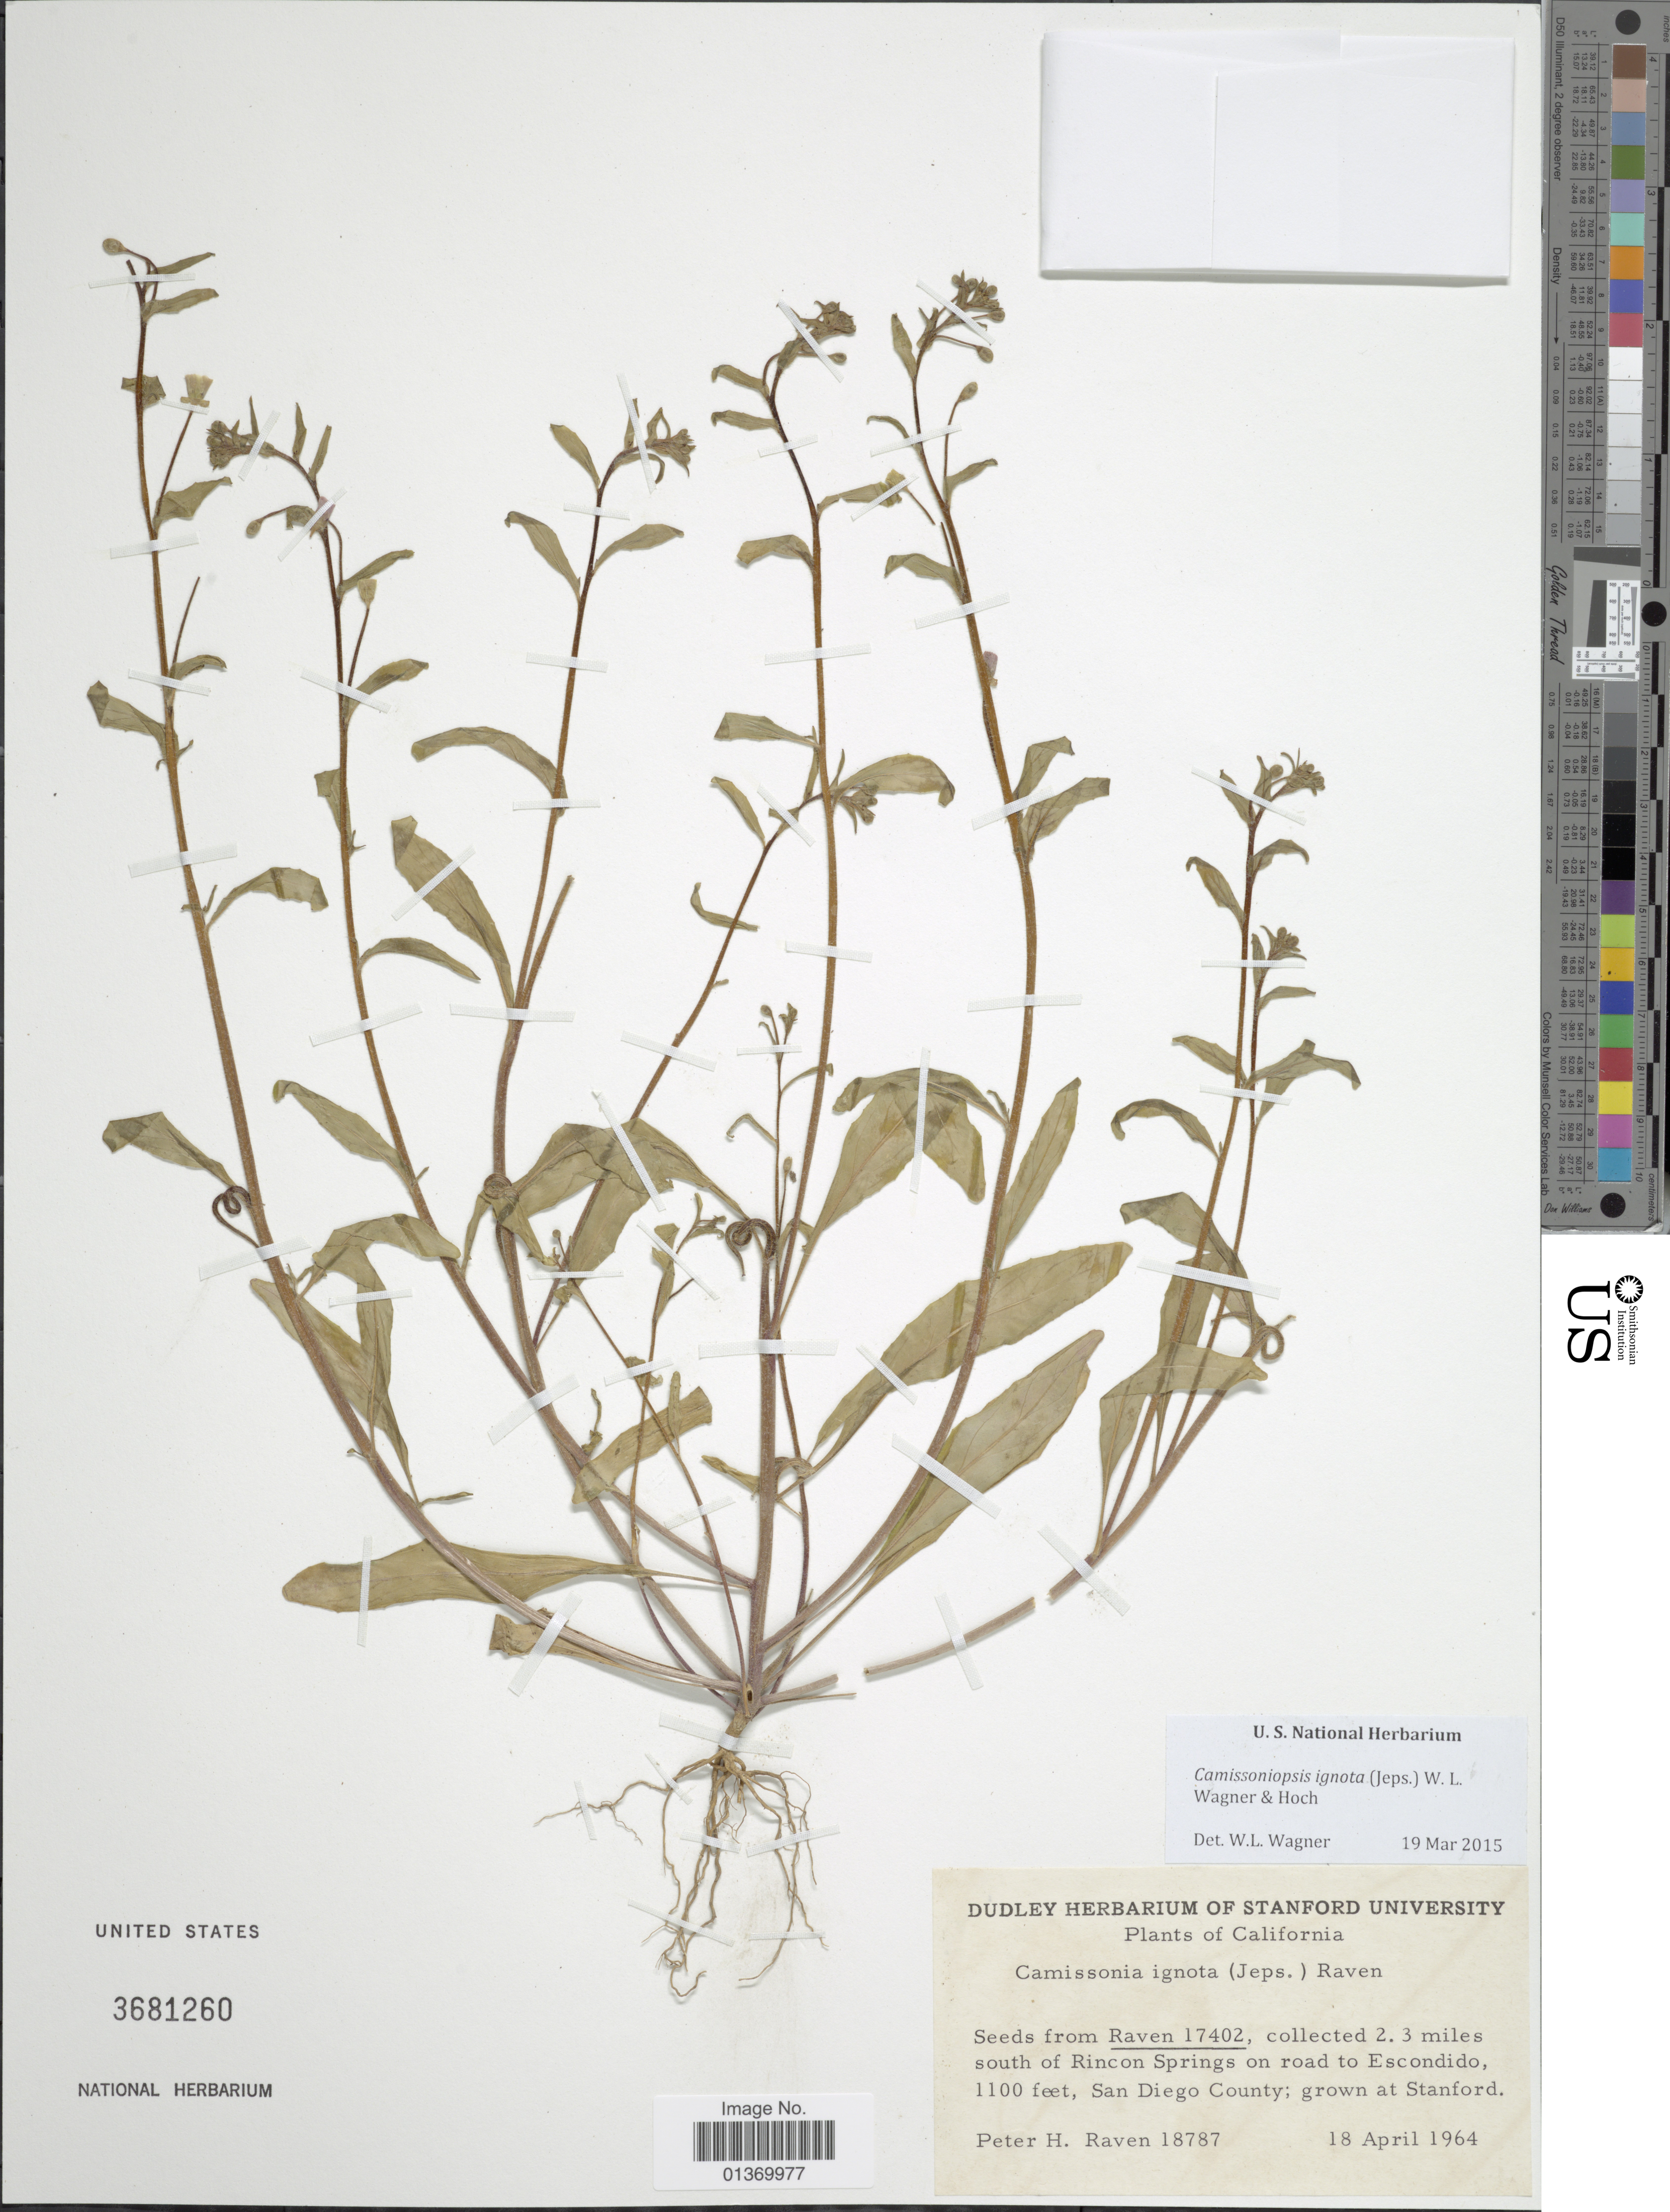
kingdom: Plantae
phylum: Tracheophyta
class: Magnoliopsida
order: Myrtales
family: Onagraceae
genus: Camissoniopsis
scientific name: Camissoniopsis ignota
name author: (Jeps.) W.L. Wagner & Hoch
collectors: P. H. Raven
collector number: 18787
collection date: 1964-04-18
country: United States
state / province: California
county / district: San Diego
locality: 2.3 miles south of Rincon Springs on road to Escondido, San Diego County; grown at Stanford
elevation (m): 335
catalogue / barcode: US 3681260